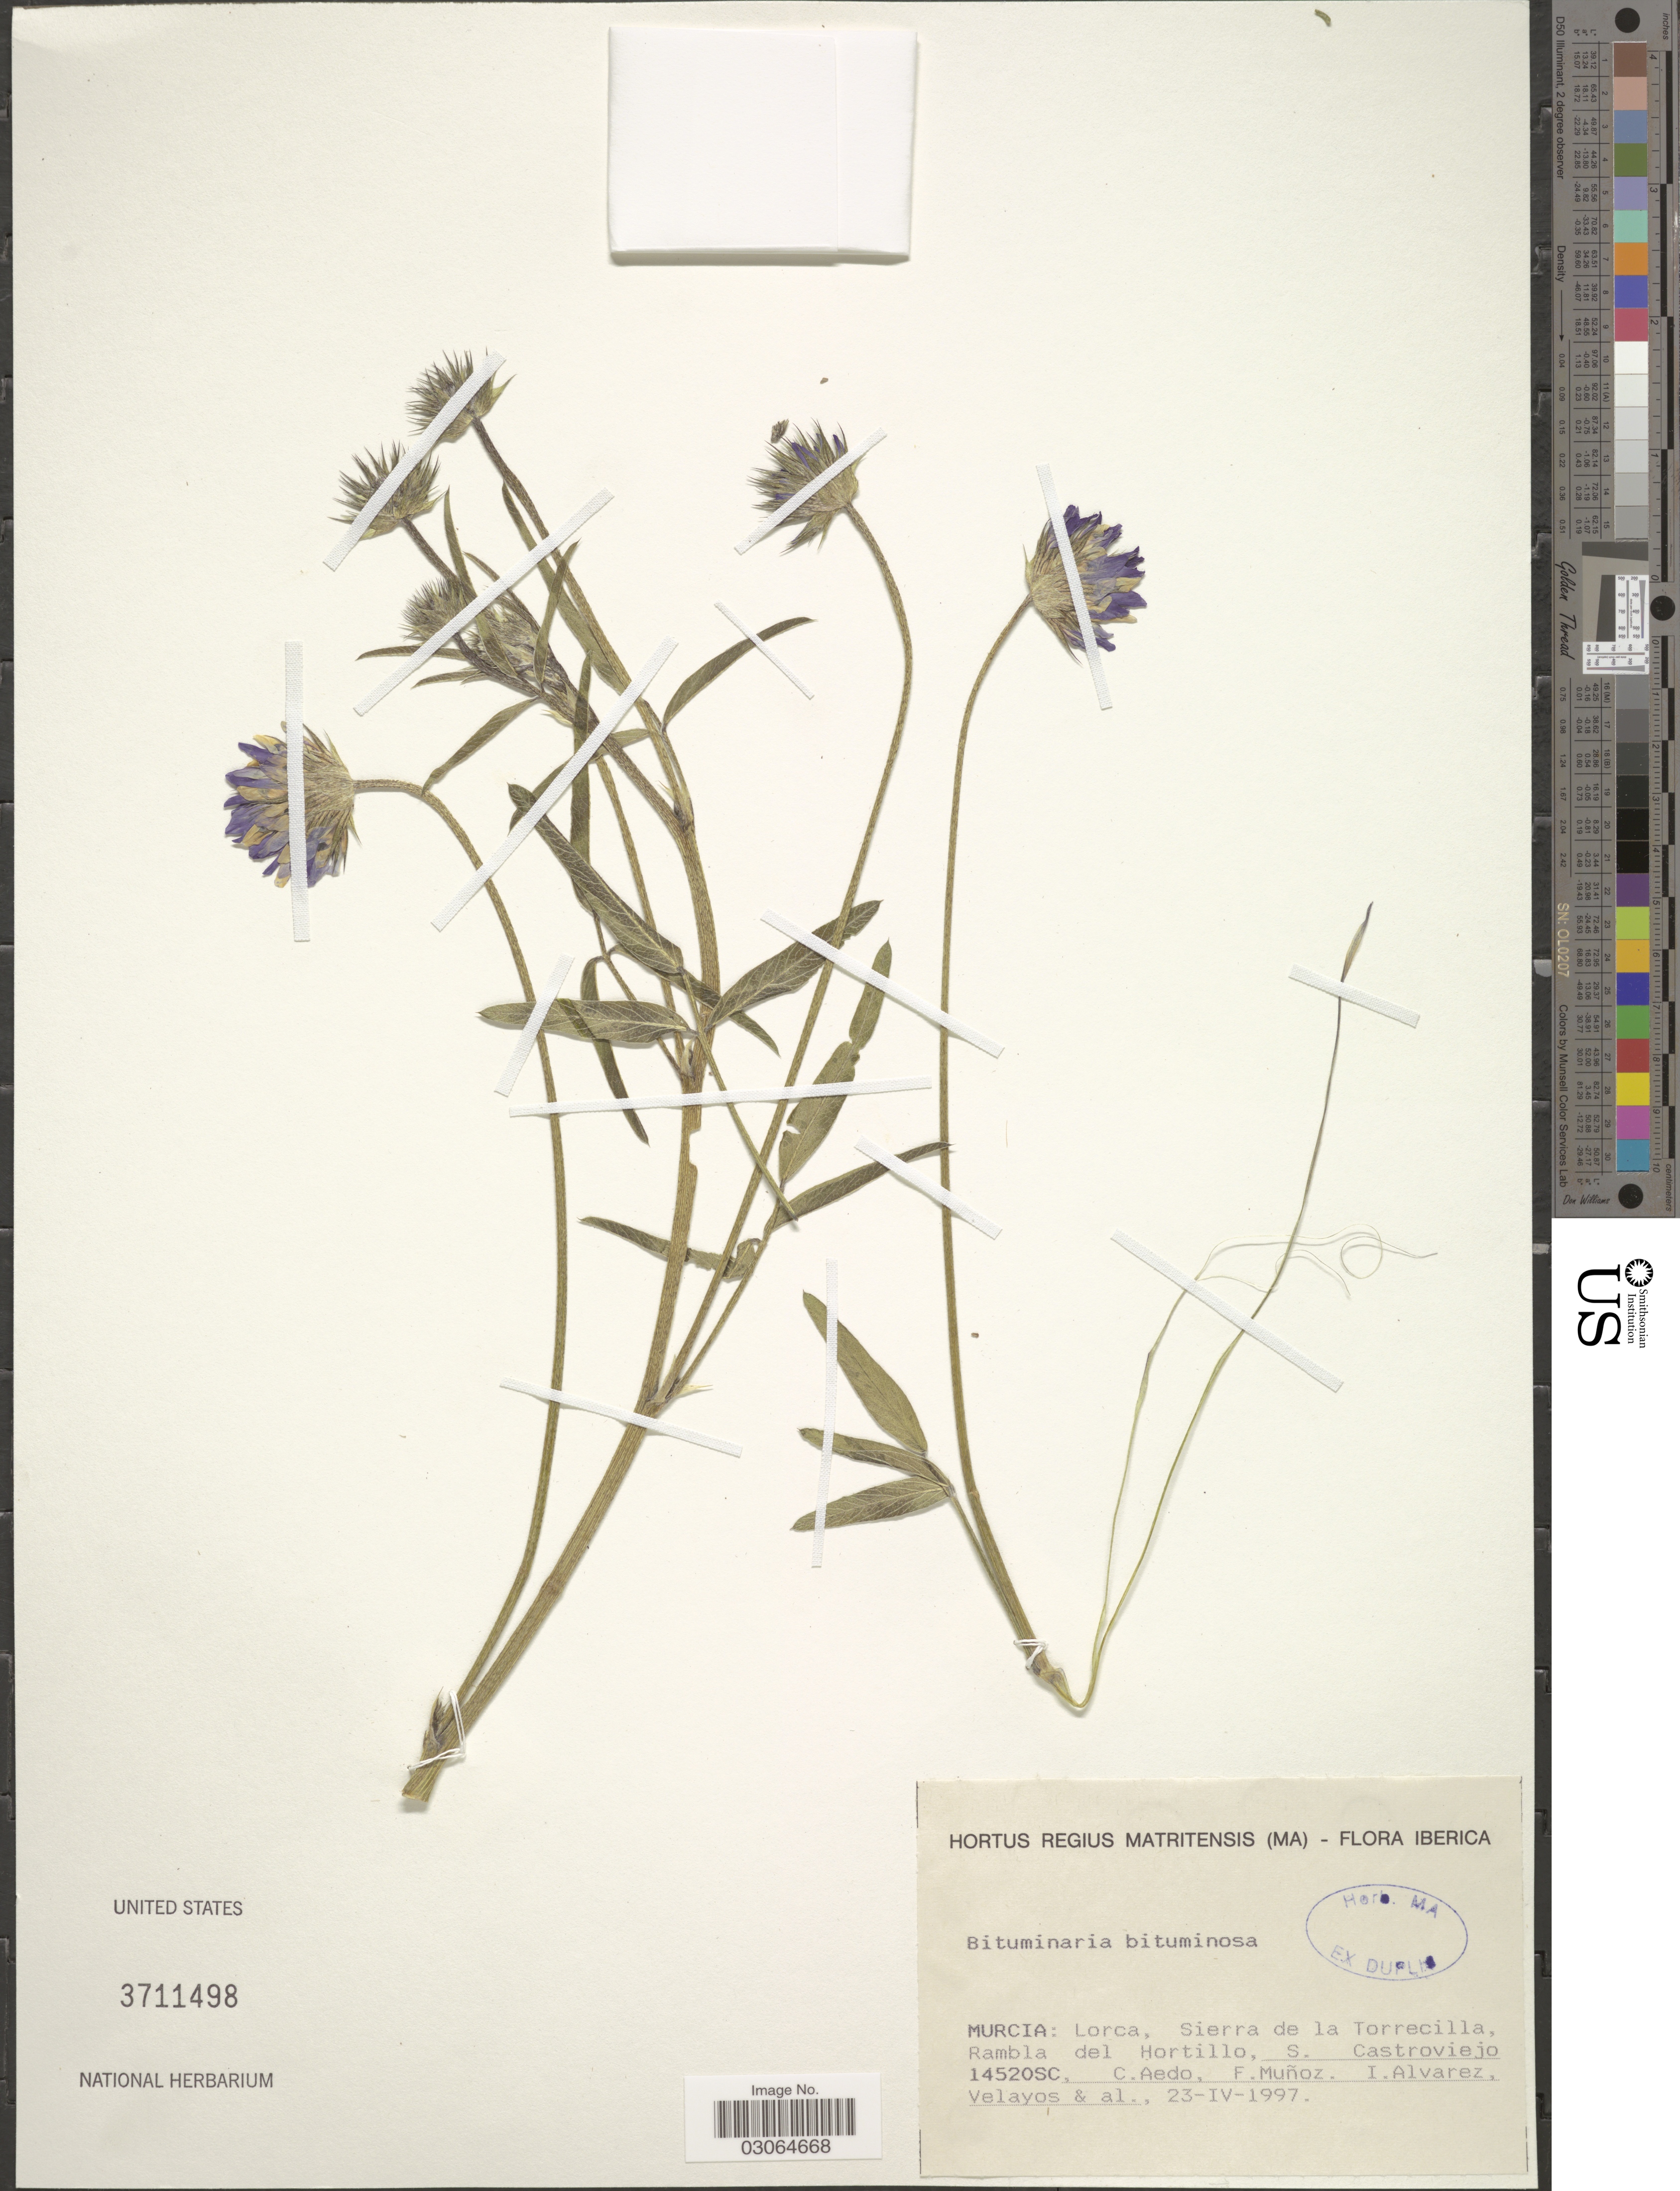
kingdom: Plantae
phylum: Tracheophyta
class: Magnoliopsida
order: Fabales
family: Fabaceae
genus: Bituminaria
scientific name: Bituminaria bituminosa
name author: (L.) C.H. Stirt.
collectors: S. Castroviejo, C. Aedo, F. Muñoz, I. Alvarez & et al.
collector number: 14520SC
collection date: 1997-04-23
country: Spain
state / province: Murcia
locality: Lorca, Sierra de la Torrecilla, Rambla del Hortillo.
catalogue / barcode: US 3711498